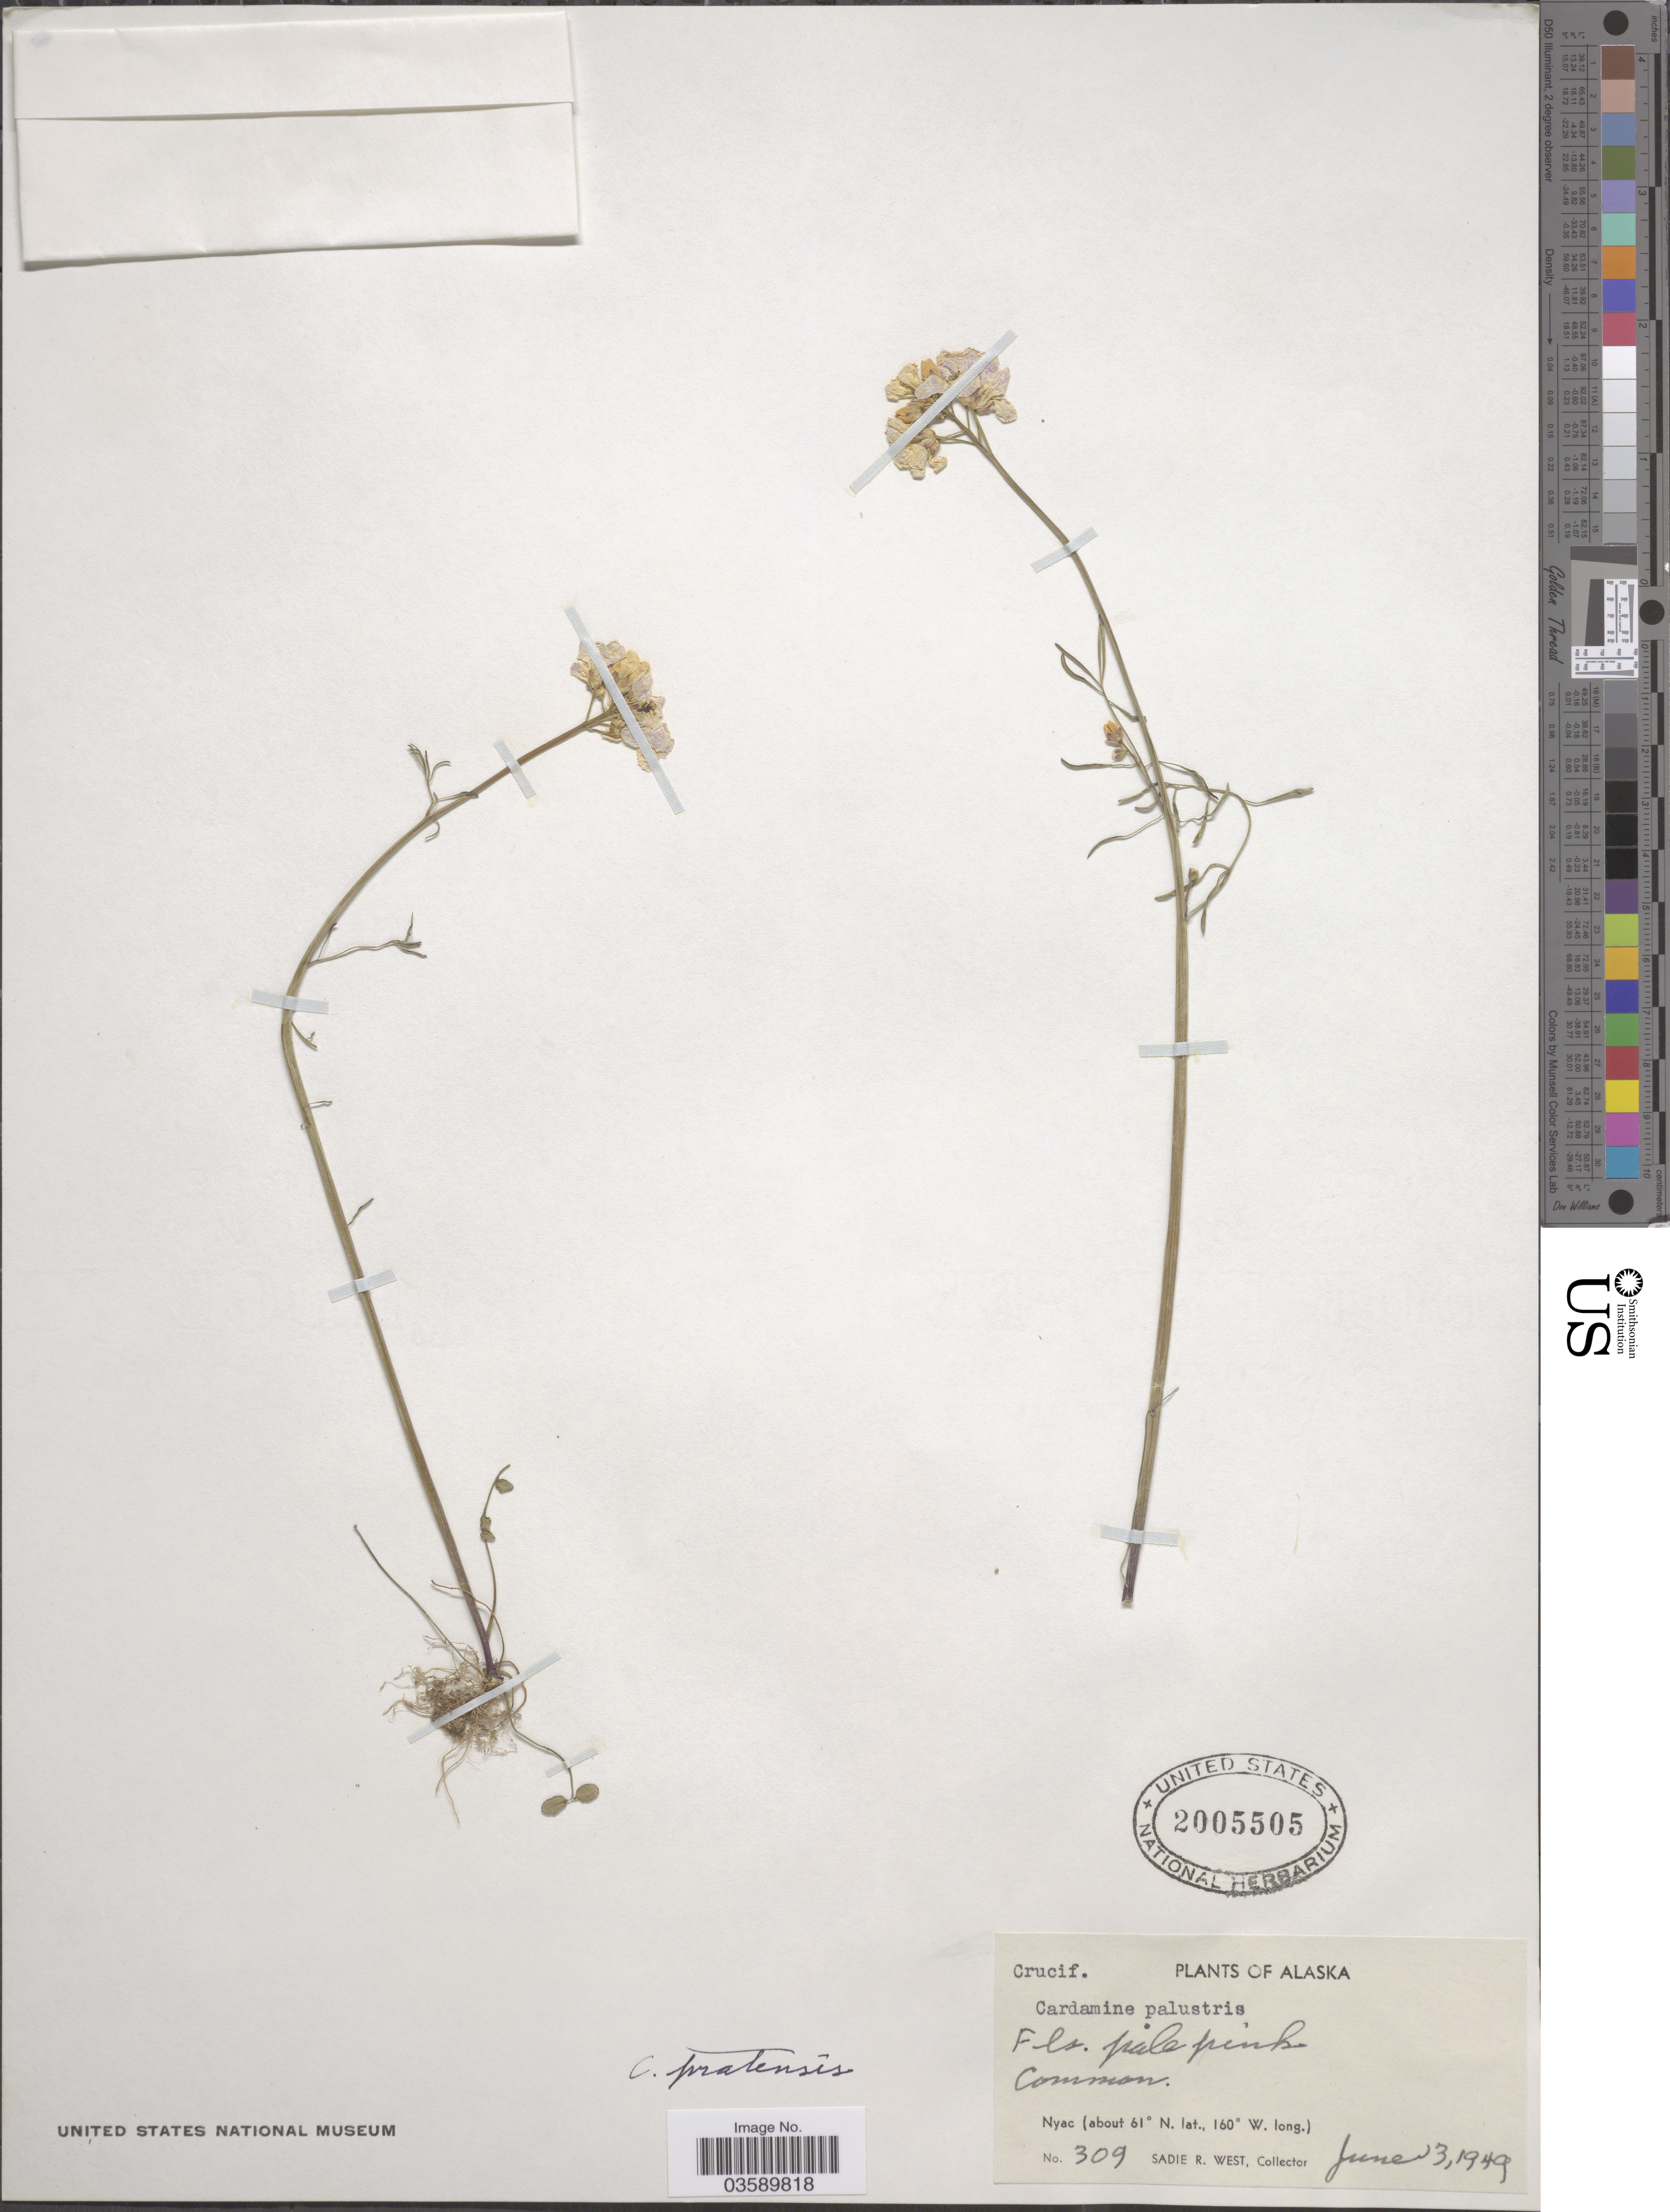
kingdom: Plantae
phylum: Tracheophyta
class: Magnoliopsida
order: Brassicales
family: Brassicaceae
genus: Cardamine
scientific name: Cardamine pratensis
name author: L.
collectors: S. R. West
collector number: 309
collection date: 1949-06-03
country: United States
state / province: Alaska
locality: Nyac.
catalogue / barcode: US 2005505